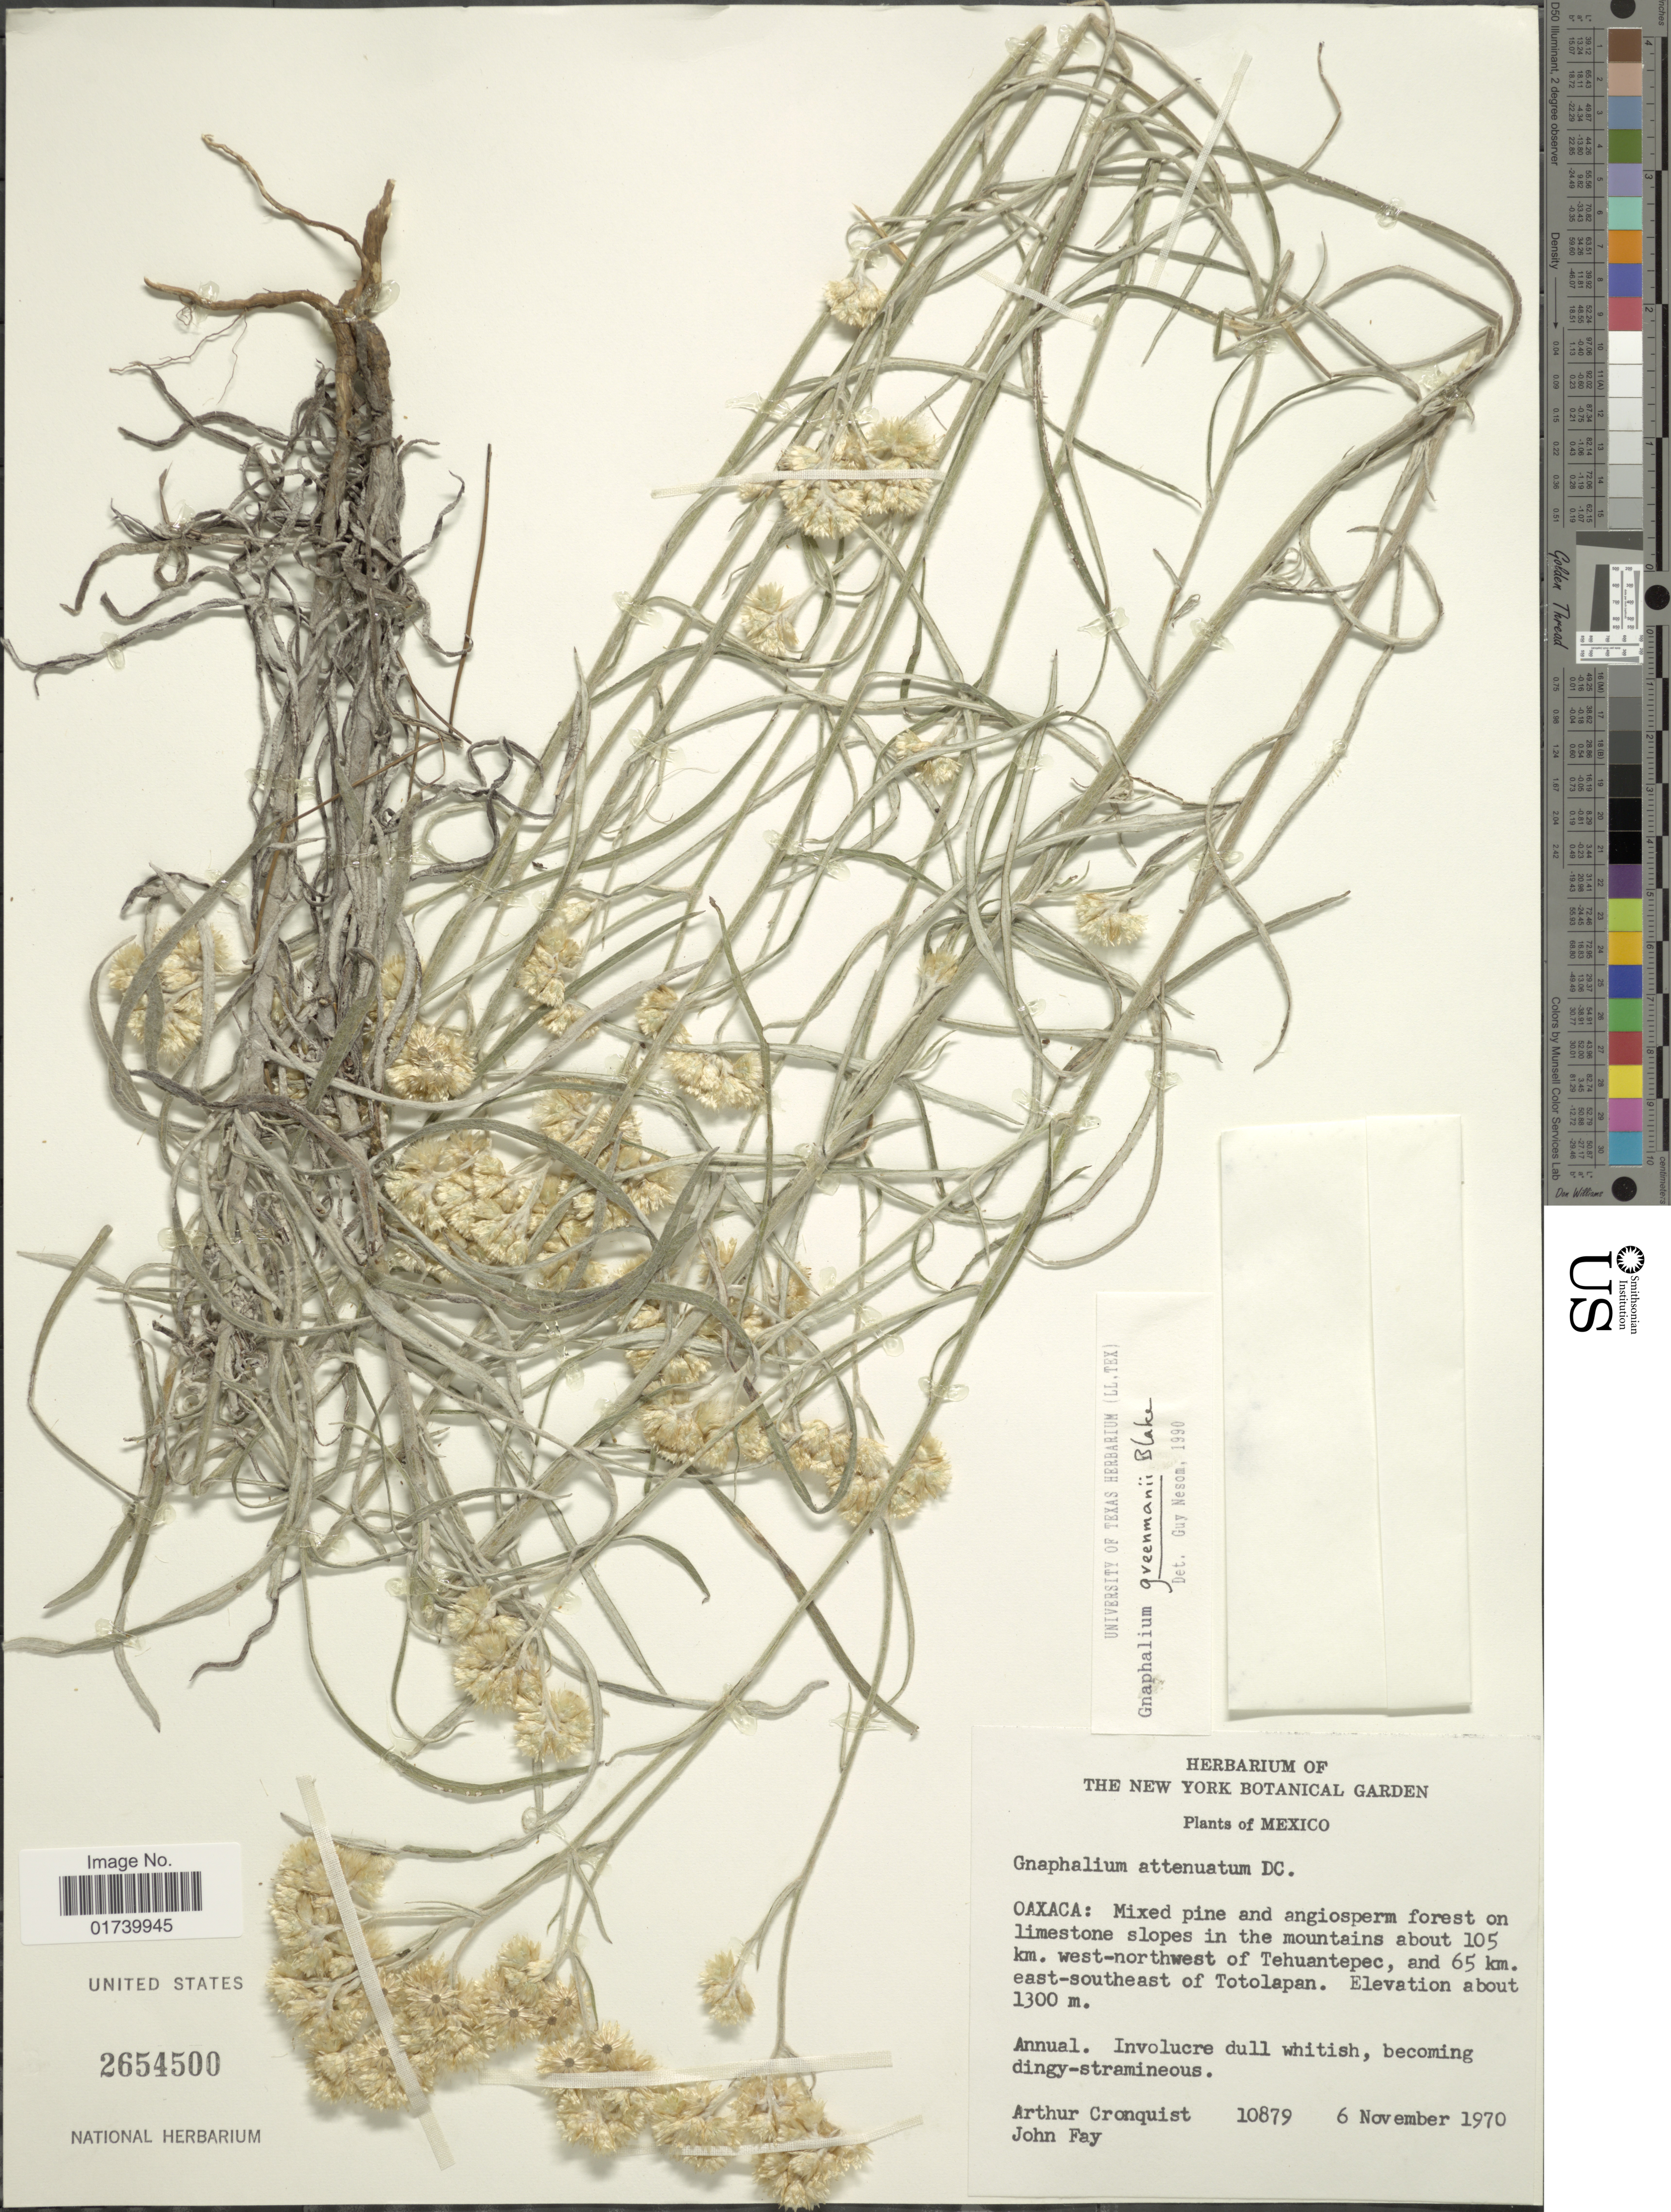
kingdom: Plantae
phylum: Tracheophyta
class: Magnoliopsida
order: Asterales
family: Asteraceae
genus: Pseudognaphalium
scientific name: Pseudognaphalium greenmannii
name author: (S.F. Blake) Anderb.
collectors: A. J. Cronquist & J. M. Fay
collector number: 10879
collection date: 1970-11-06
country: Mexico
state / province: Oaxaca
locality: Mixed pine and angiosperm forest on limestone slopes in the mountains about 105 km west - nortwest of Tehuantepec, and 65 km east - southeast of Totolapan.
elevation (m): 1300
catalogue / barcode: US 2654500